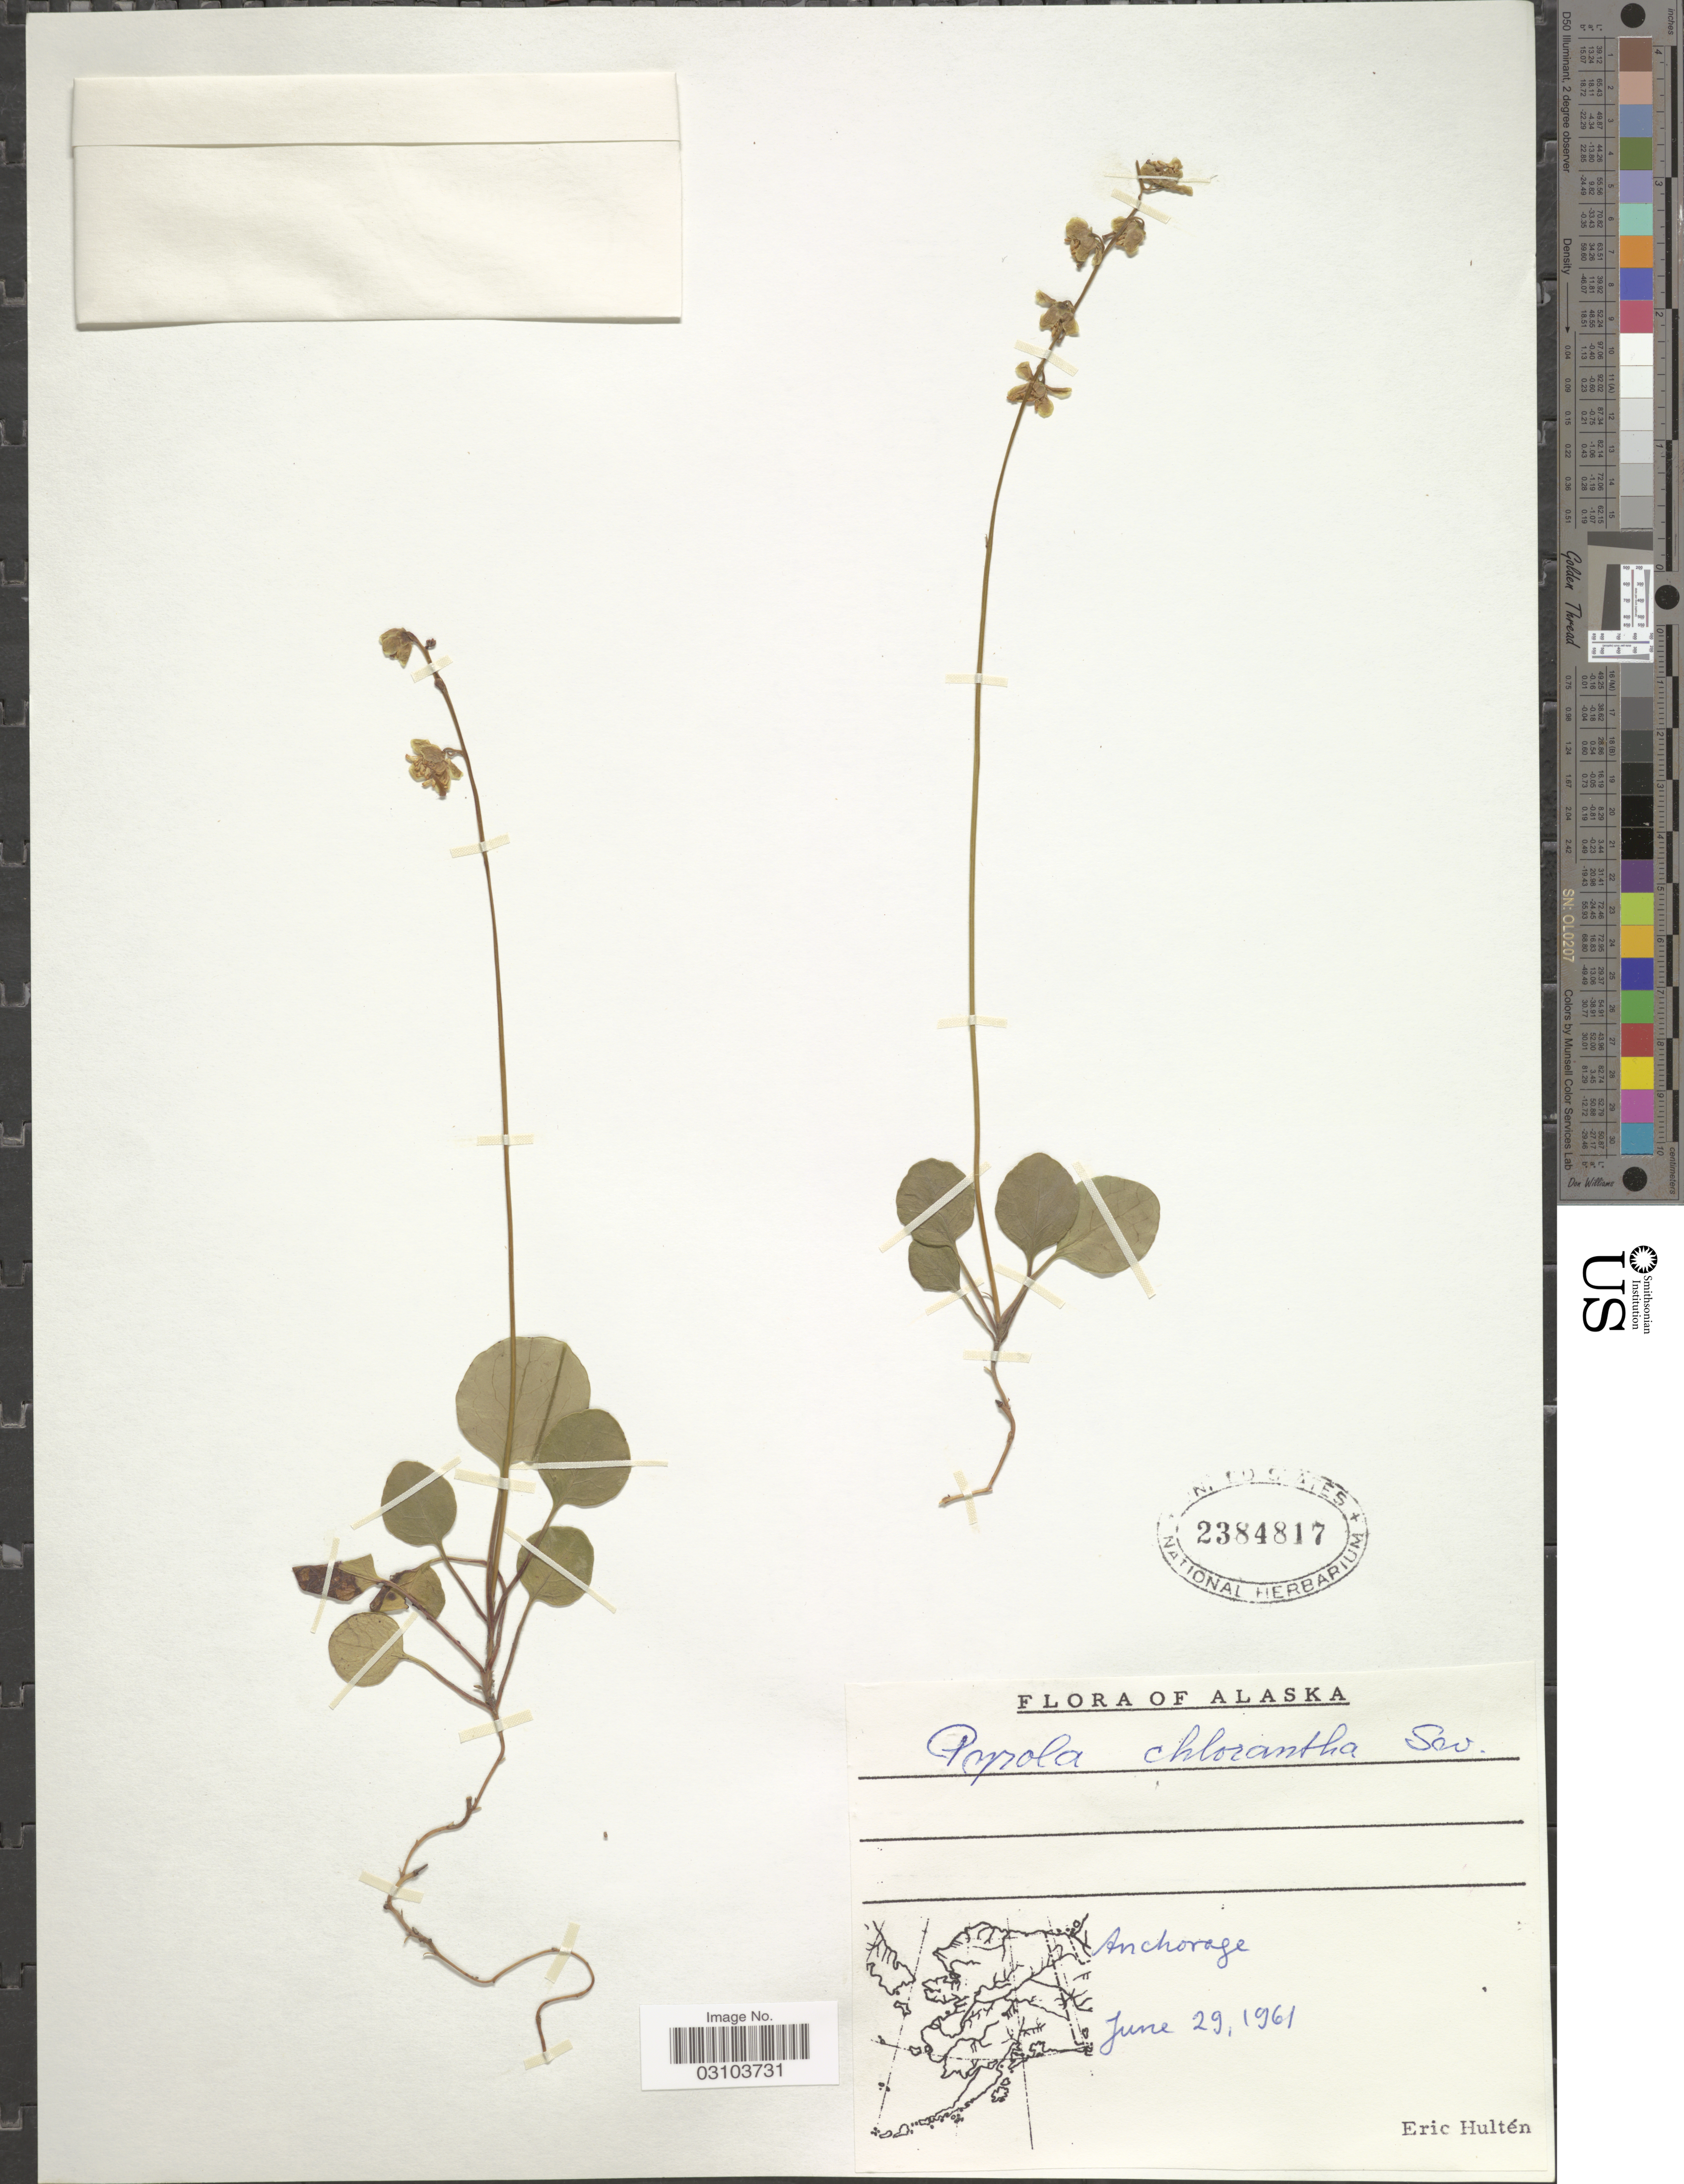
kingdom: Plantae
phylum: Tracheophyta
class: Magnoliopsida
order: Ericales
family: Ericaceae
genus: Pyrola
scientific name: Pyrola chlorantha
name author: Schweigg.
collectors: E. G. Hultén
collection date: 1961-06-29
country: United States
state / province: Alaska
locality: Anchorage.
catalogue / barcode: US 2384817